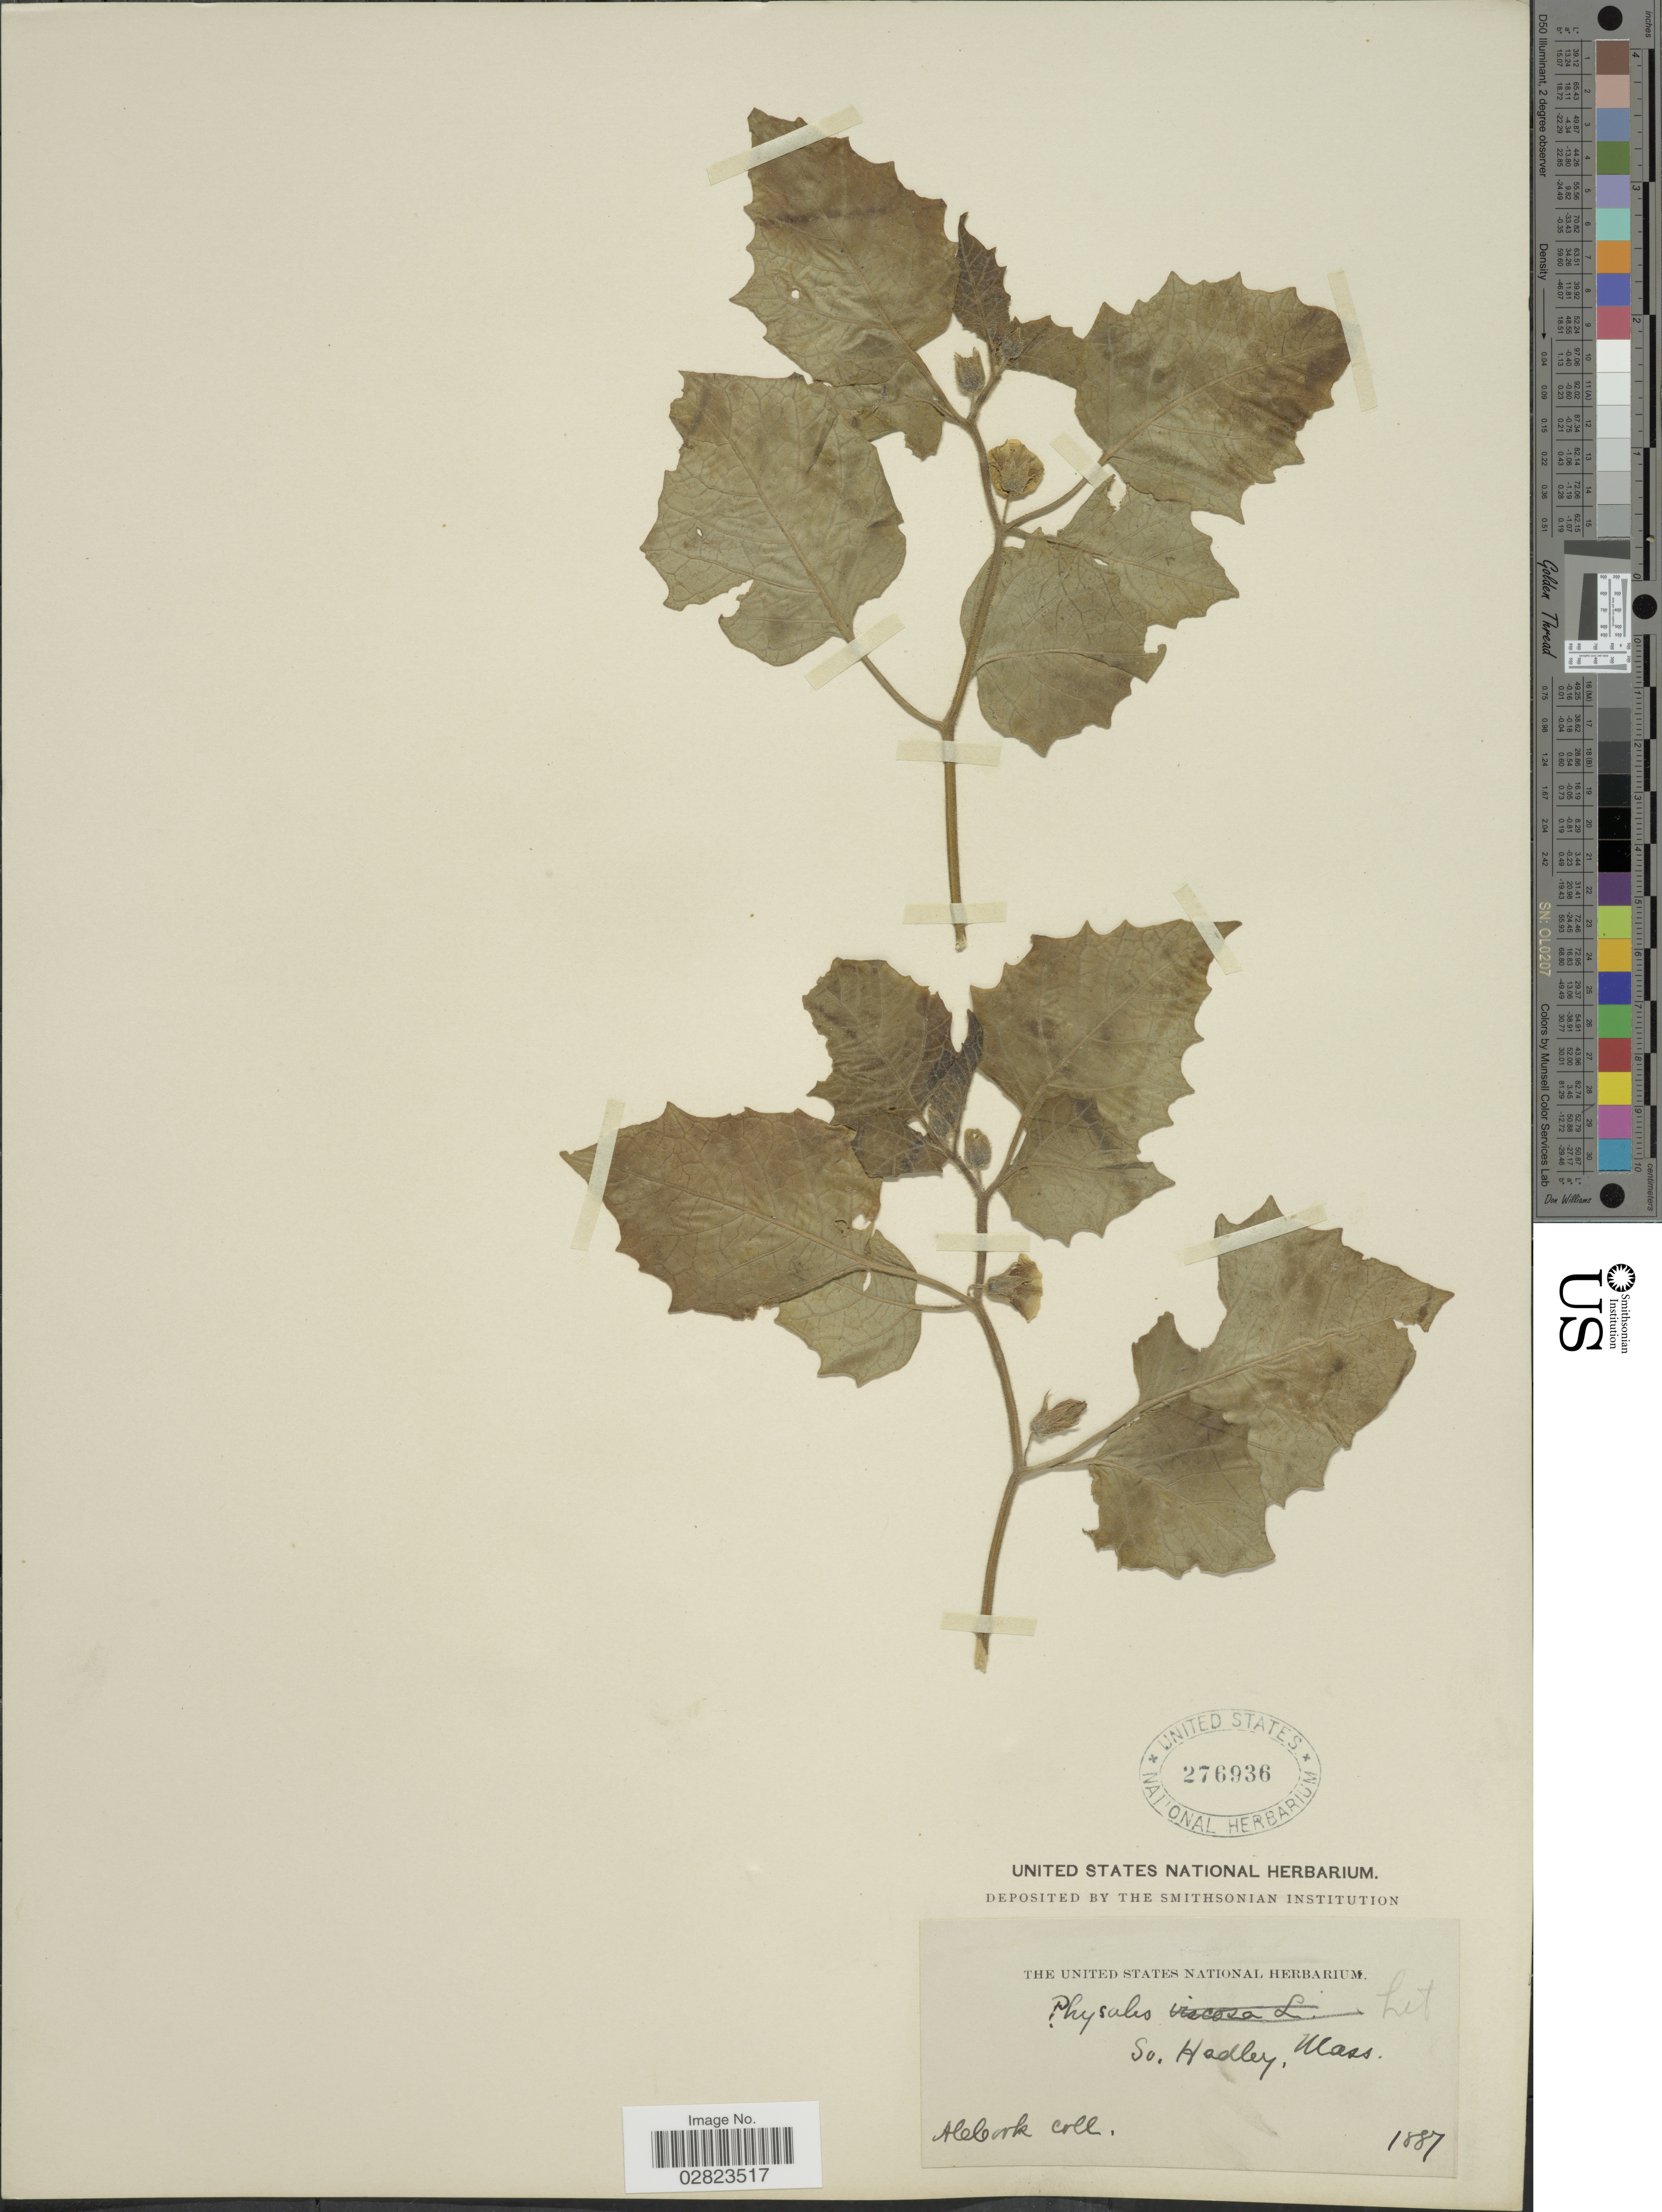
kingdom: Plantae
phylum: Tracheophyta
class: Magnoliopsida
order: Solanales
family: Solanaceae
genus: Physalis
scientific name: Physalis heterophylla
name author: Nees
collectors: A. Cook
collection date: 1887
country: United States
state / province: Massachusetts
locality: So. Hadley.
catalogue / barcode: US 276936